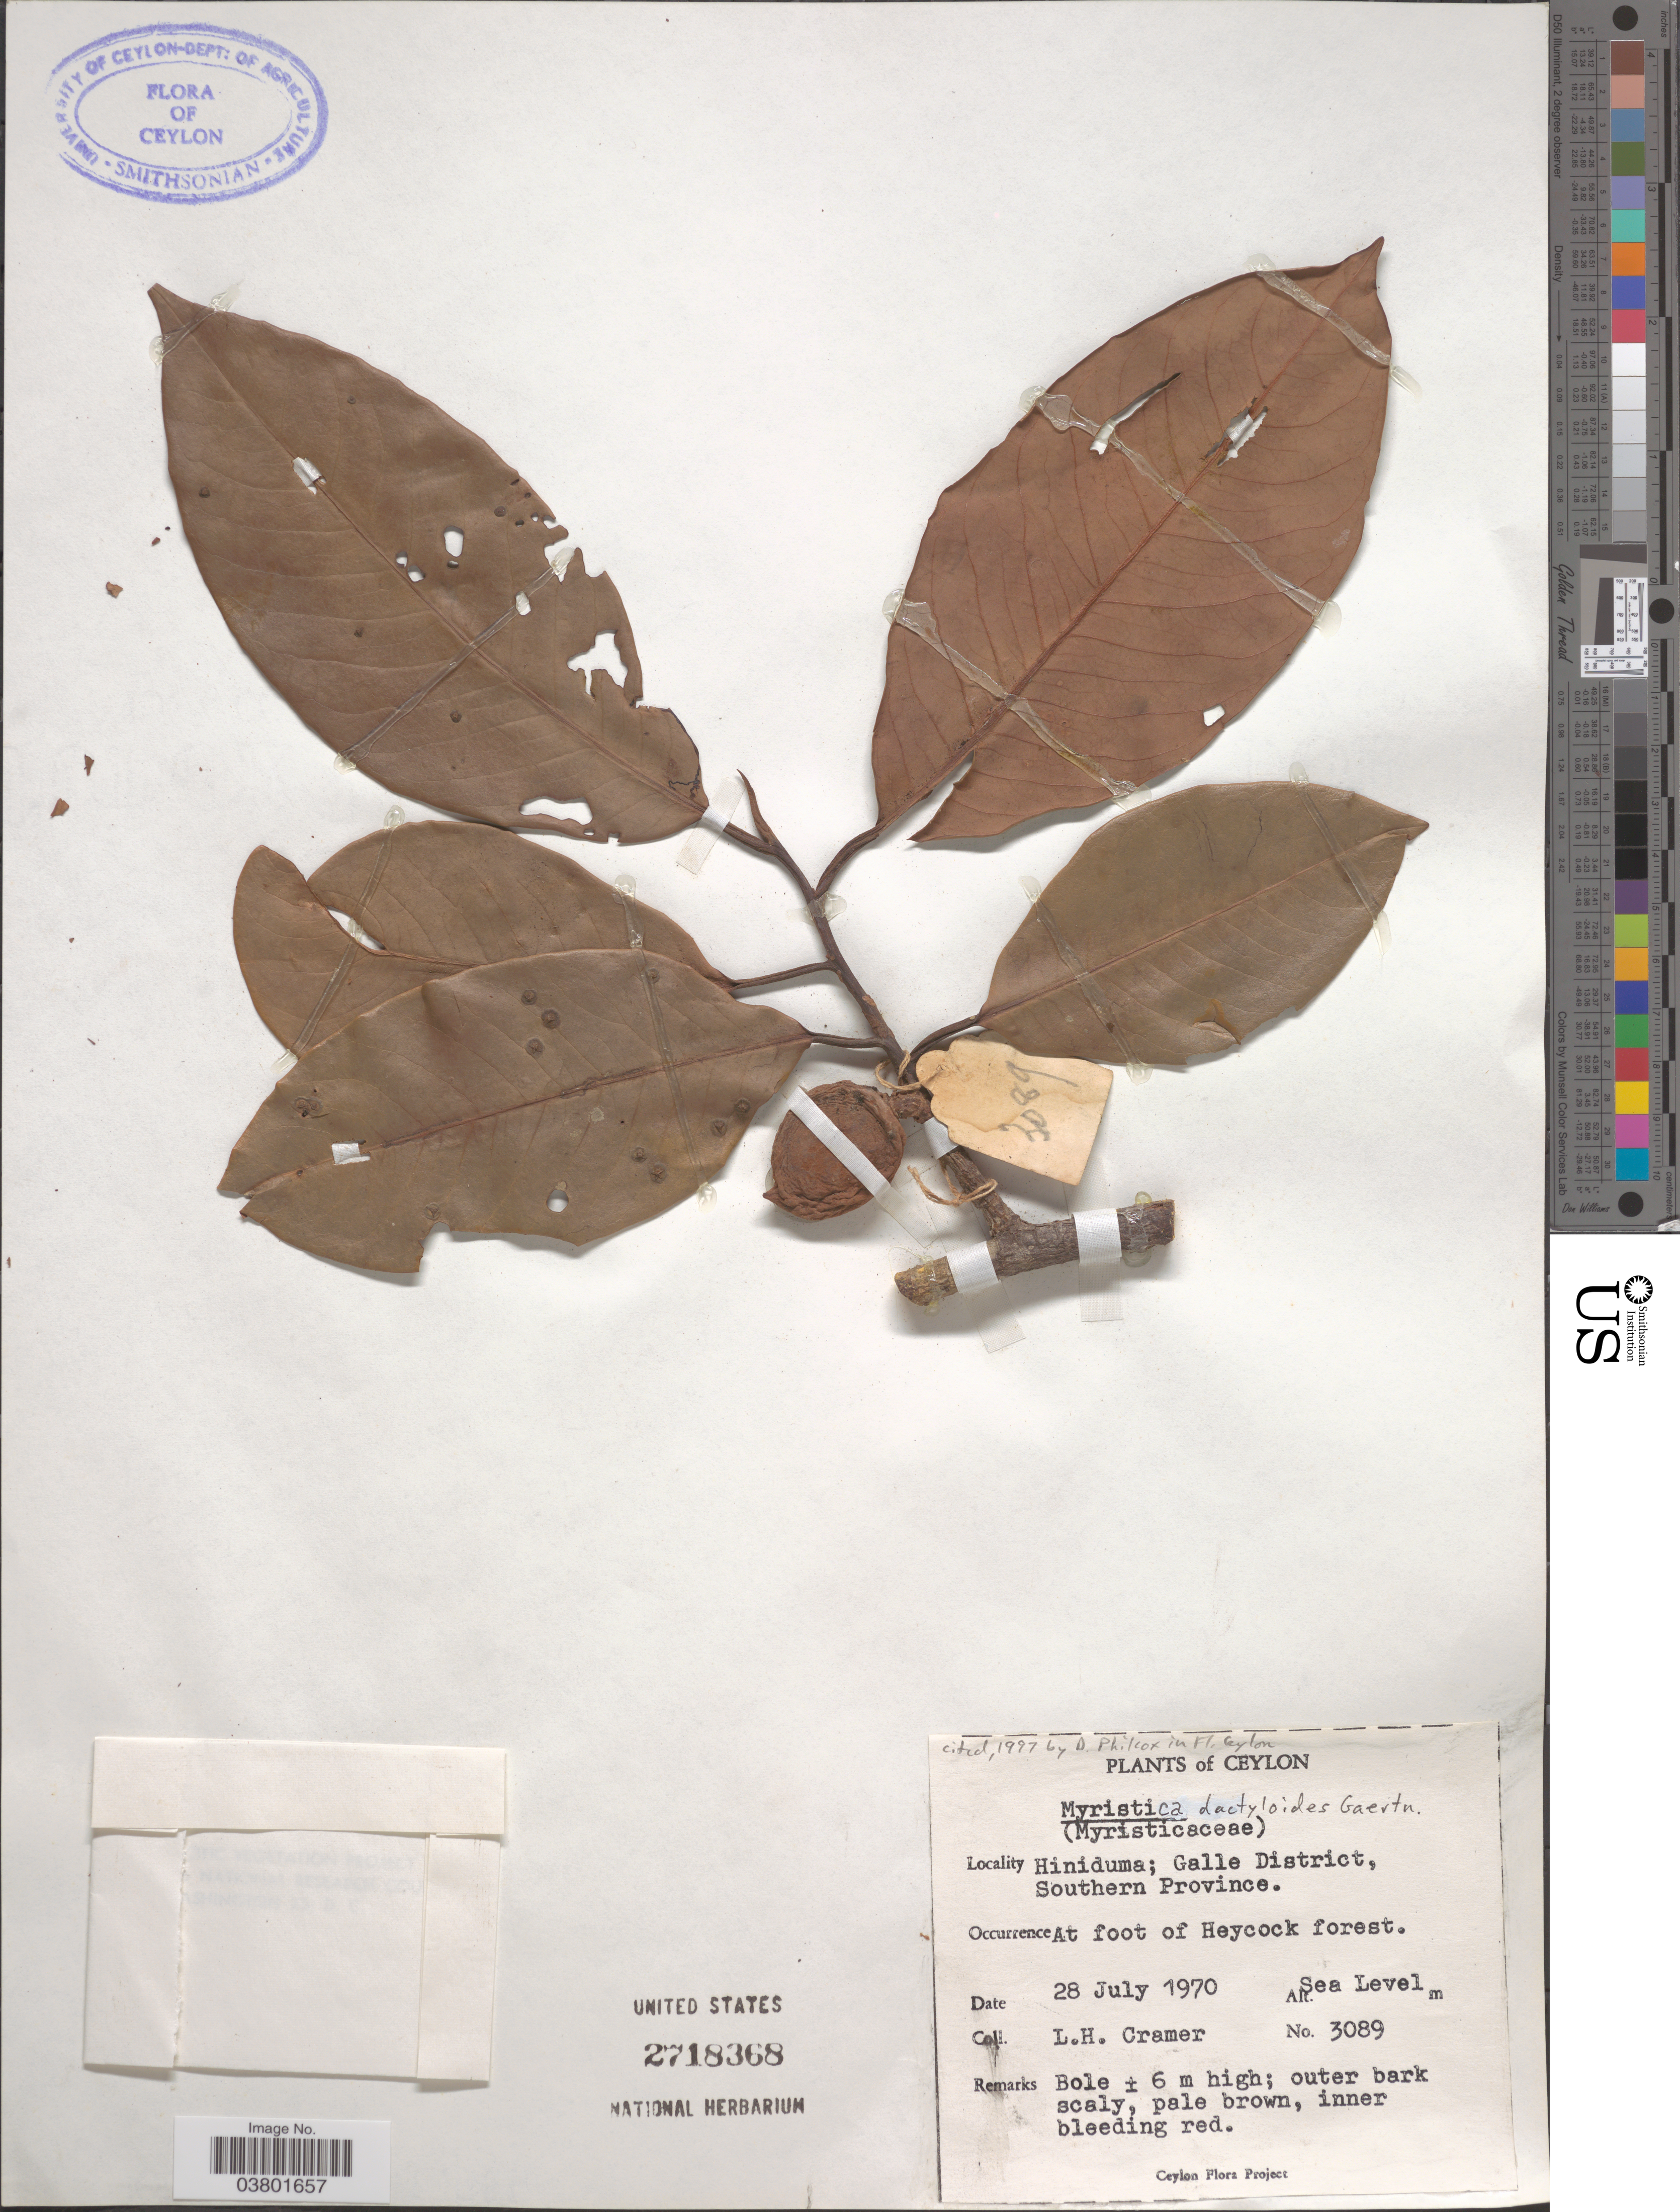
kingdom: Plantae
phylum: Tracheophyta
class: Magnoliopsida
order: Magnoliales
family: Myristicaceae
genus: Myristica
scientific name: Myristica dactyloides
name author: Wall.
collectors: L. H. Cramer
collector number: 3089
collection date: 1970-07-28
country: Sri Lanka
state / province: Southern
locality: Ceylon. Hiniduma; Galle District. At foot of Heycock forest.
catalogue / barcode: US 2718368